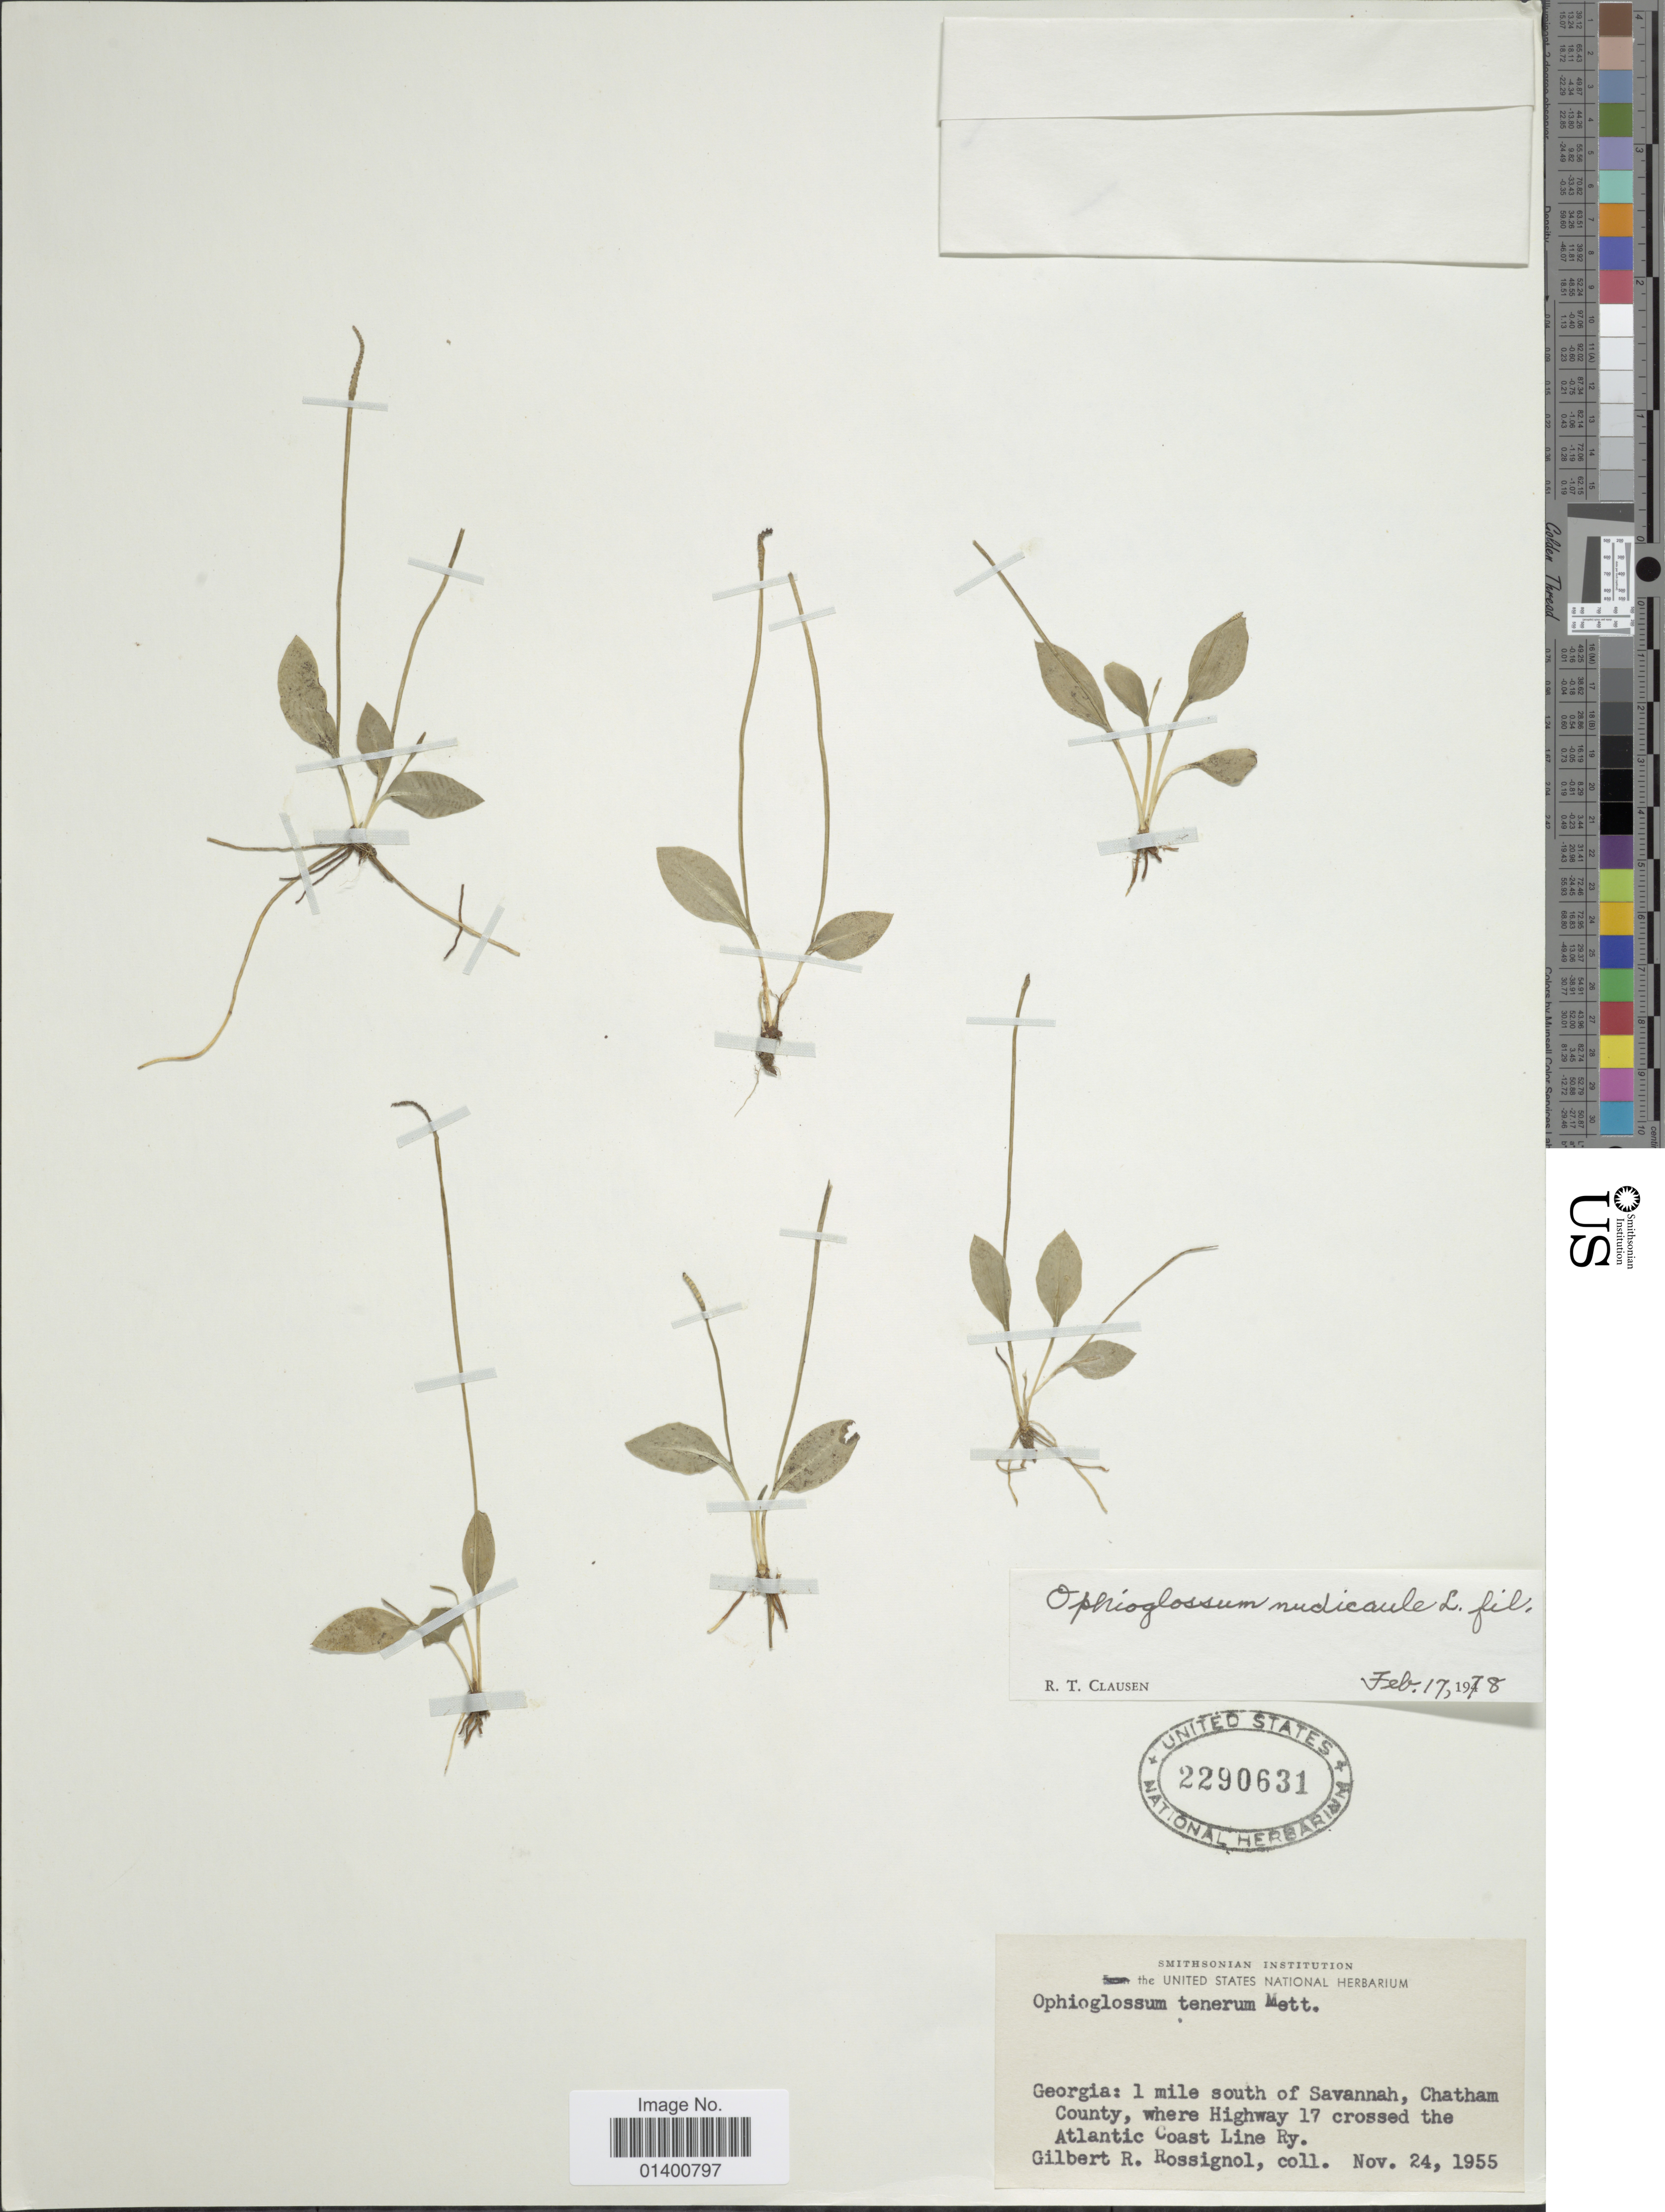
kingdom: Plantae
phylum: Tracheophyta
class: Polypodiopsida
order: Ophioglossales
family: Ophioglossaceae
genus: Ophioglossum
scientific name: Ophioglossum nudicaule var. tenerum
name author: (Mett. ex Prantl) R.T. Clausen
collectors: G. Rossignol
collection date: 1955-11-24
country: United States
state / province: Georgia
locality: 1 mile south of Savannah, Chatham County, where Highway 17 crossed the Atlantic Coast Line Ry.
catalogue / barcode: US 2290631